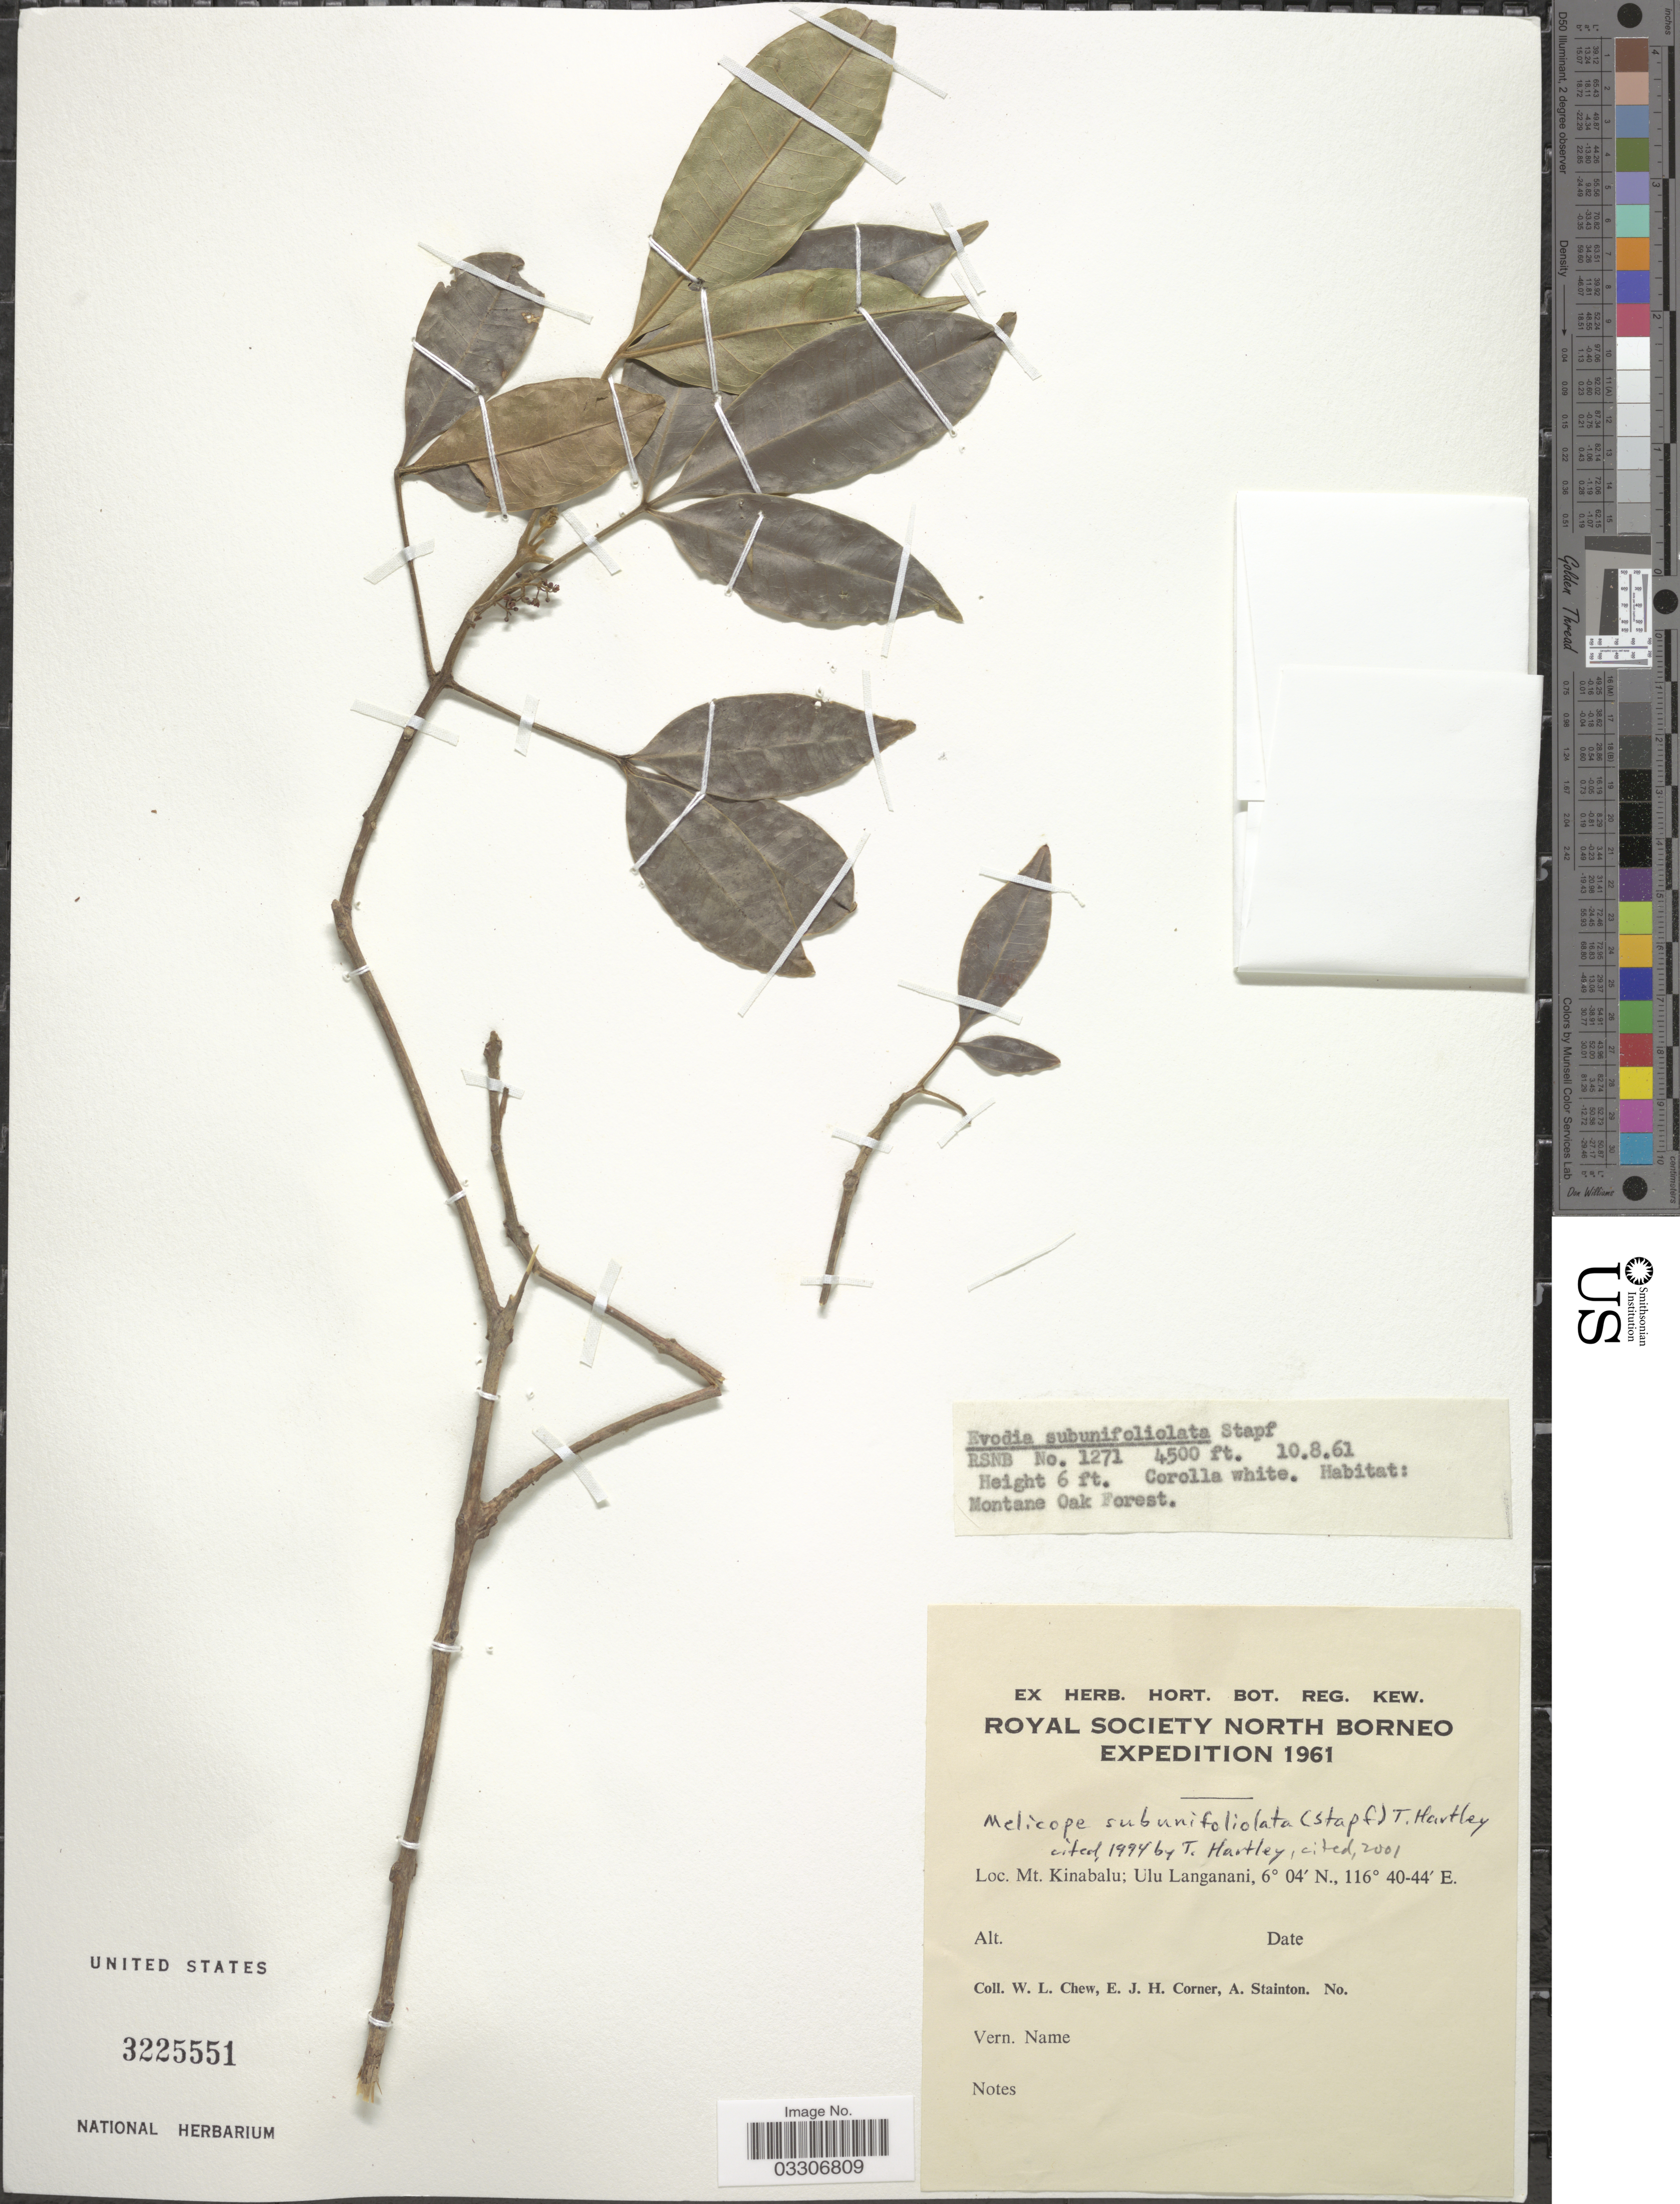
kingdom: Plantae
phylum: Tracheophyta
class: Magnoliopsida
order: Sapindales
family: Rutaceae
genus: Melicope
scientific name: Melicope subunifoliolata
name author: (Stapf) T.G. Hartley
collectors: W. Chew, E. Corner & A. Stainton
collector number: RSNB 1271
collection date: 1961-08-10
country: Malaysia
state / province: Sabah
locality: Mt. Kinabalu; Ulu Langanani.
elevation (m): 1372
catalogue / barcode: US 3225551